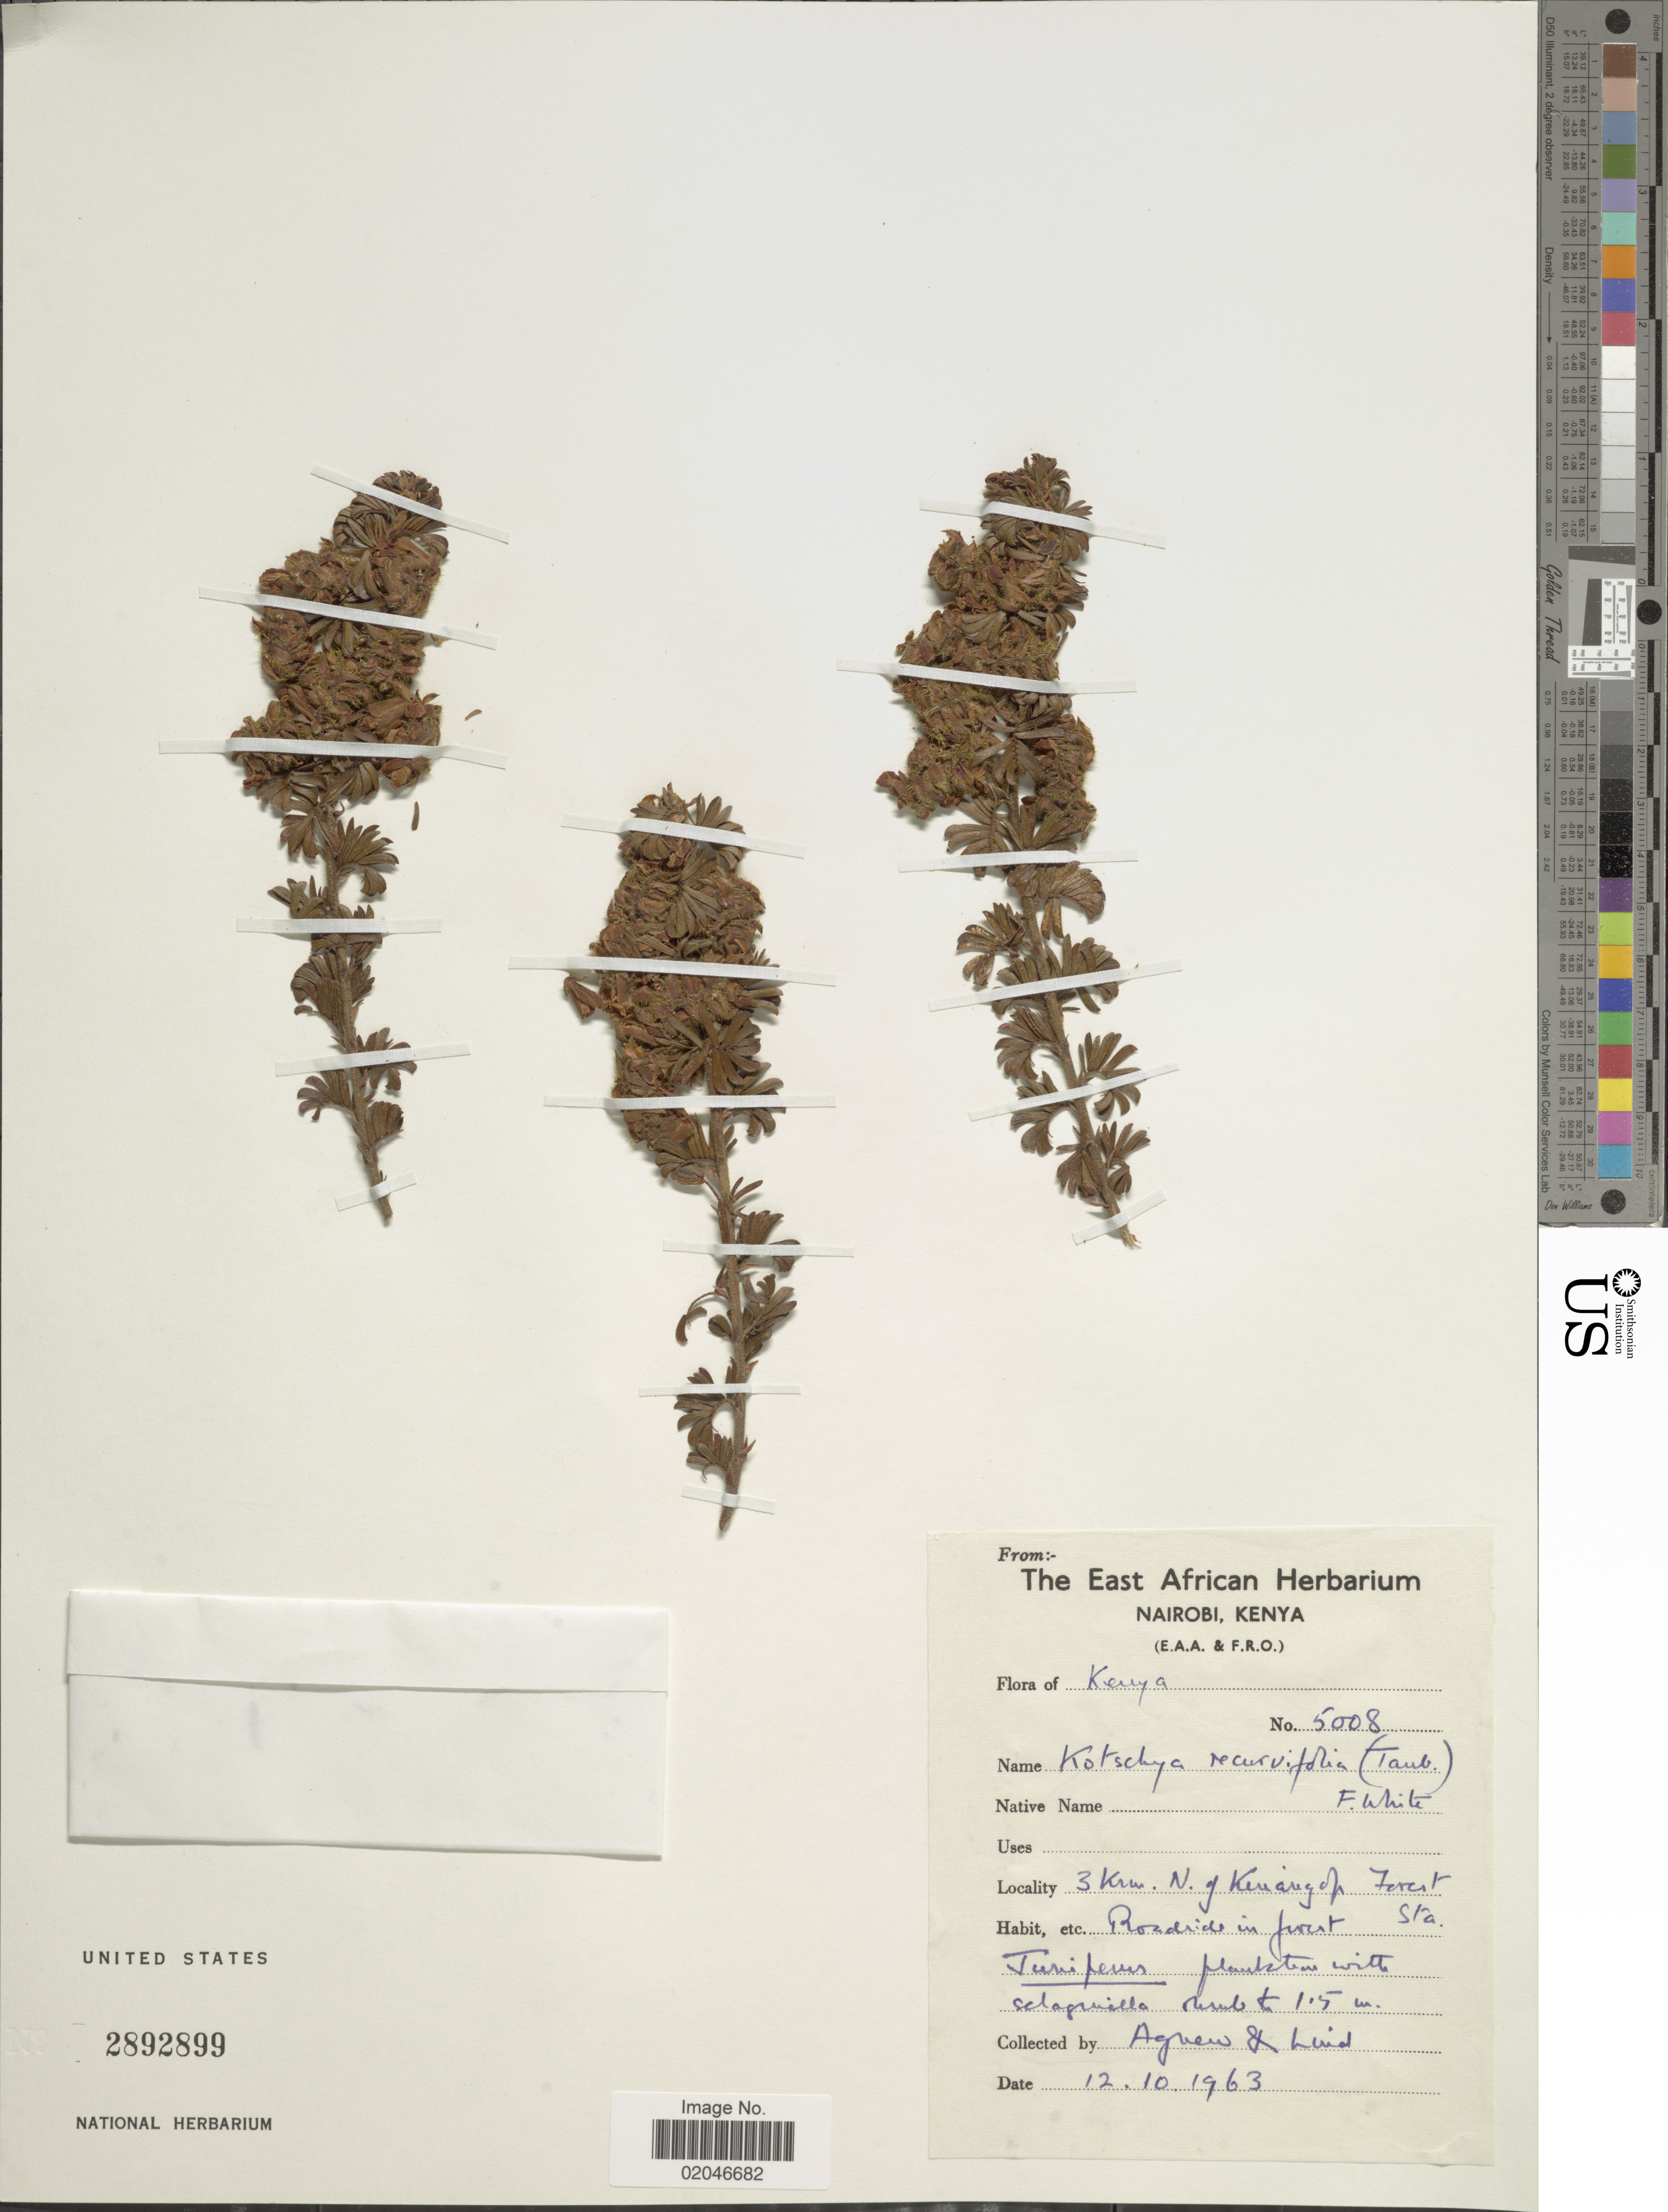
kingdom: Plantae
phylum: Tracheophyta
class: Magnoliopsida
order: Fabales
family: Fabaceae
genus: Kotschya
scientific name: Kotschya recurvifolia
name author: (Taub.) F. White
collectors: -- Agnew & Lind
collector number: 5008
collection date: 1963-10-12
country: Kenya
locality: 3 km N of Keniang of Forest, Roadside in forest Sta [interpreted]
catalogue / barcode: US 2892899